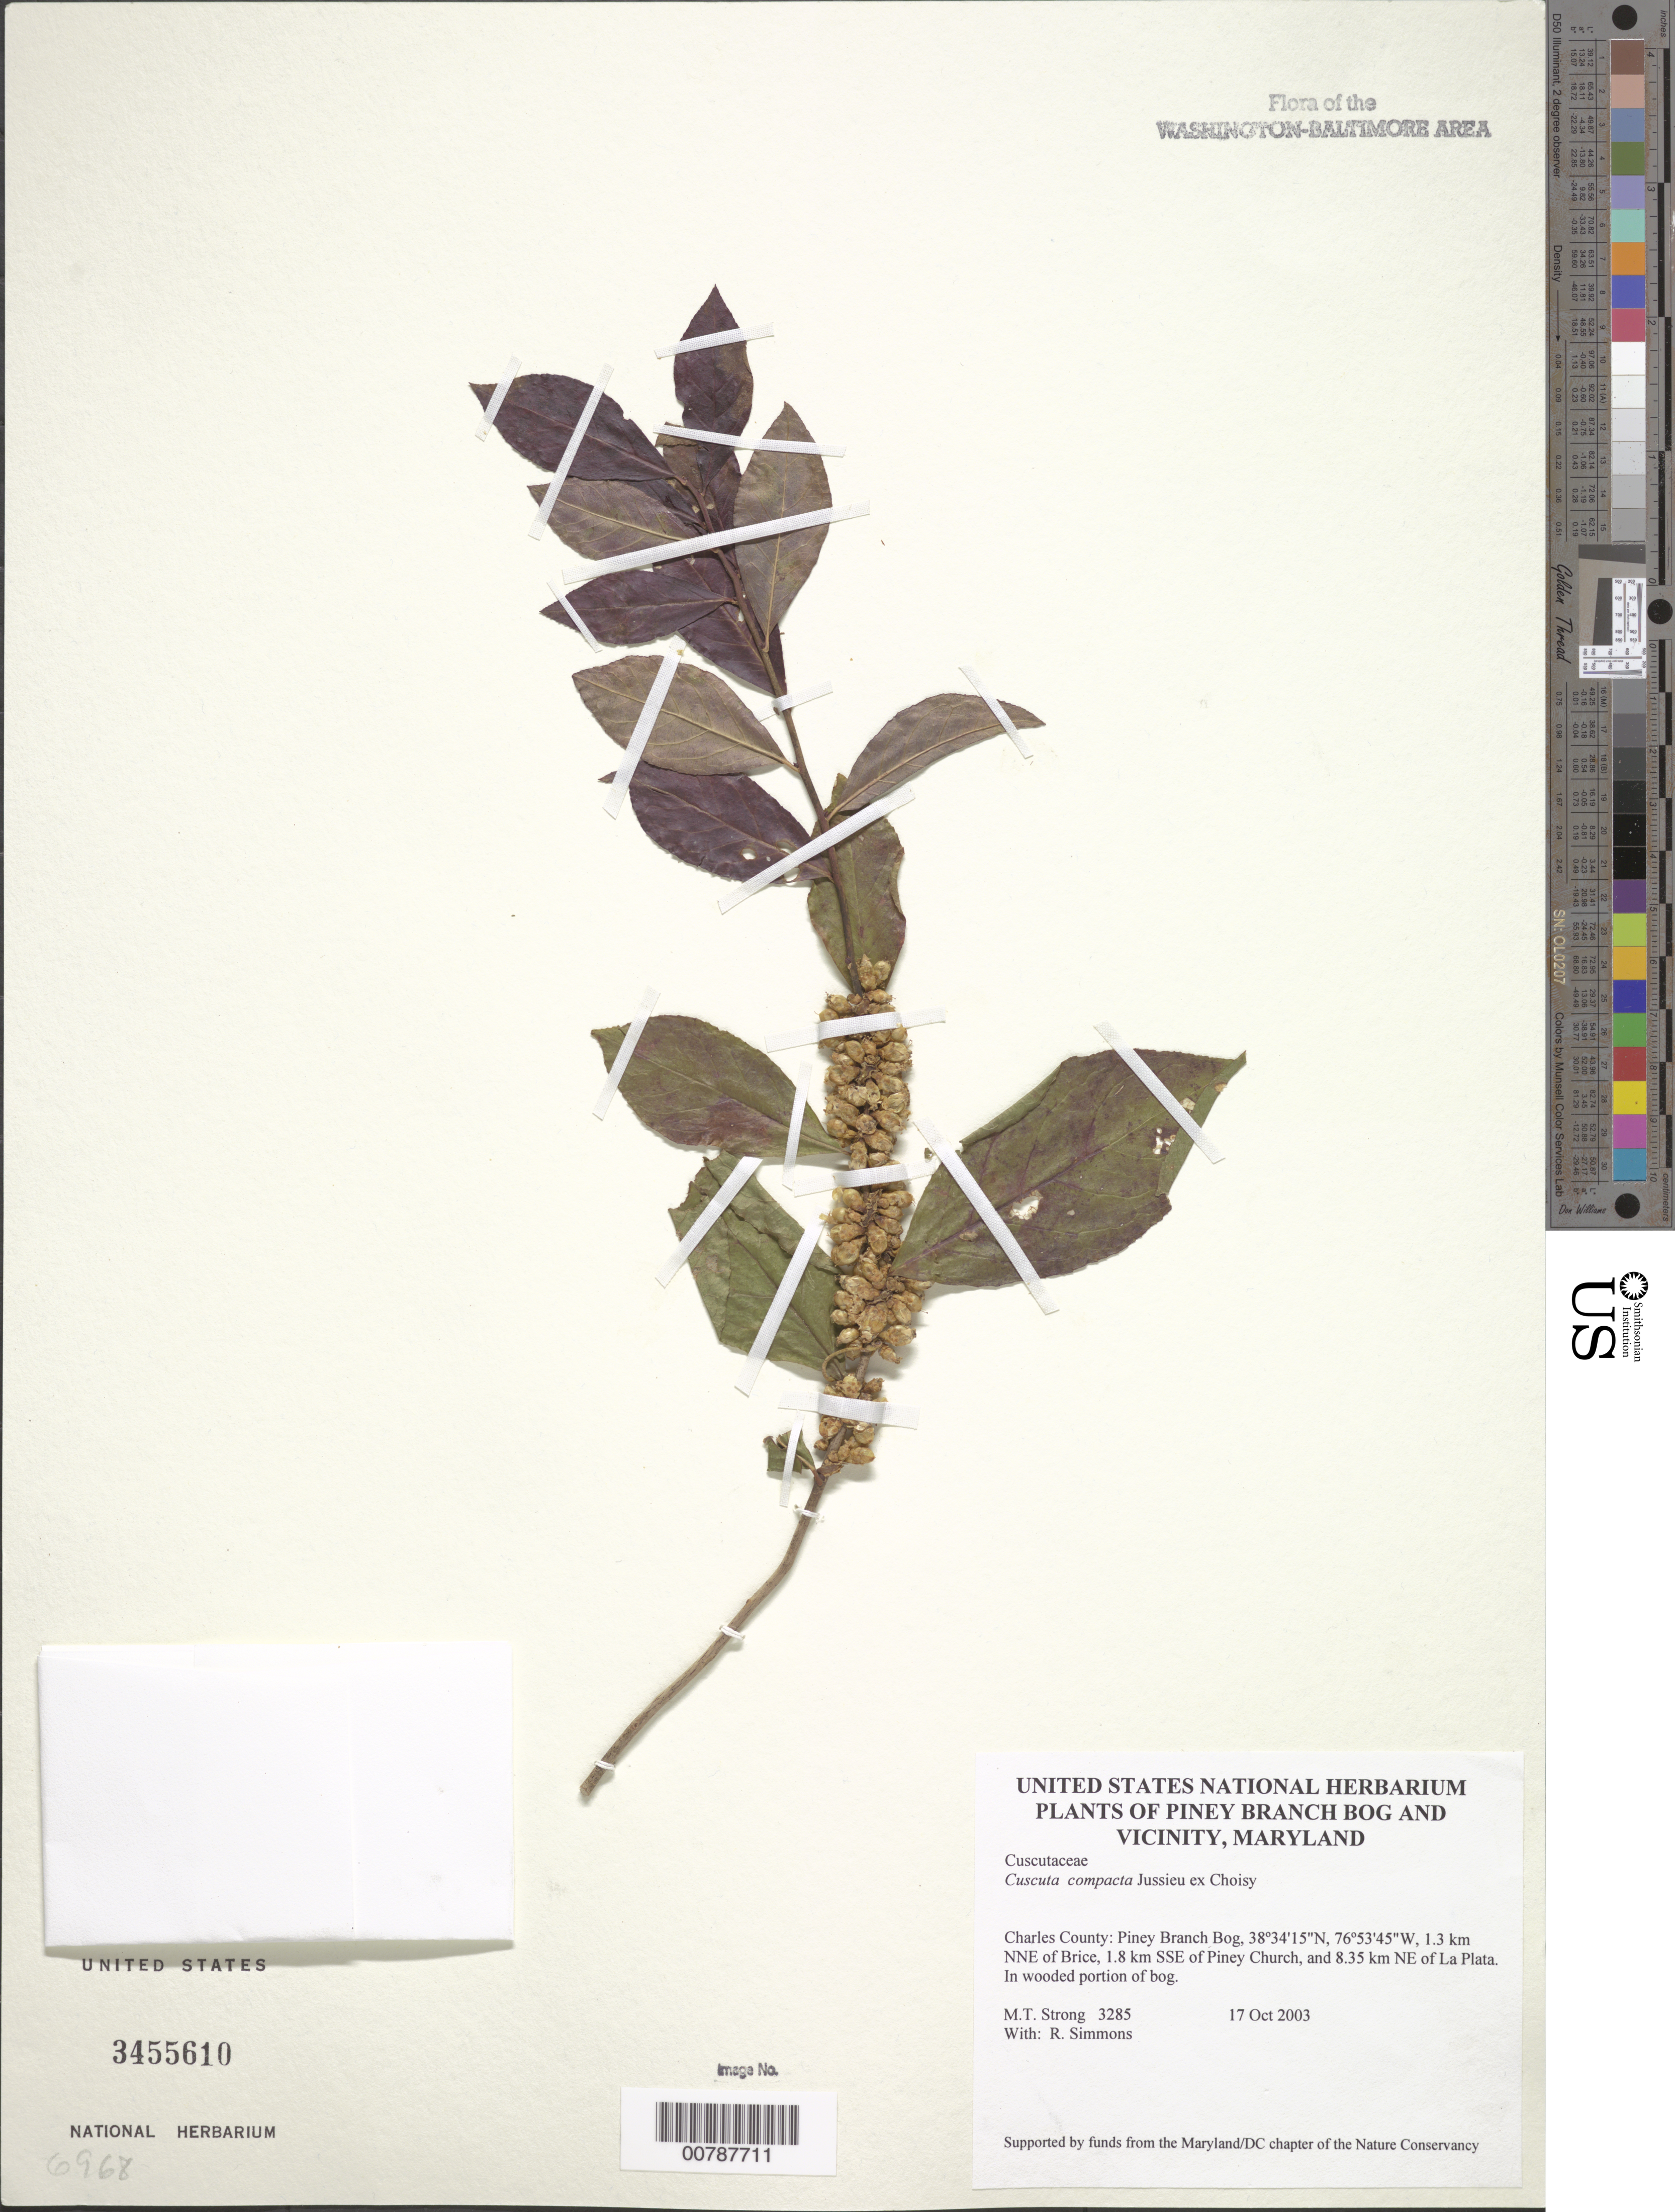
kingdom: Plantae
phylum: Tracheophyta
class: Magnoliopsida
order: Solanales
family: Convolvulaceae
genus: Cuscuta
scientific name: Cuscuta compacta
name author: Juss. ex Choisy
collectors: M. T. Strong & R. Simmons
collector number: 3285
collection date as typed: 17 Oct 2003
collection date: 2003-10-17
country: United States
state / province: Maryland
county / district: Charles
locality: Piney Branch Bog, 38°34'15"N, 76°53'45"W, 1.3 km NNE of Brice, 1.8 km SSE of Piney Church, and 8.35 km NE of La Plata.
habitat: In wooded portion of bog.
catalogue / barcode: US 3455610